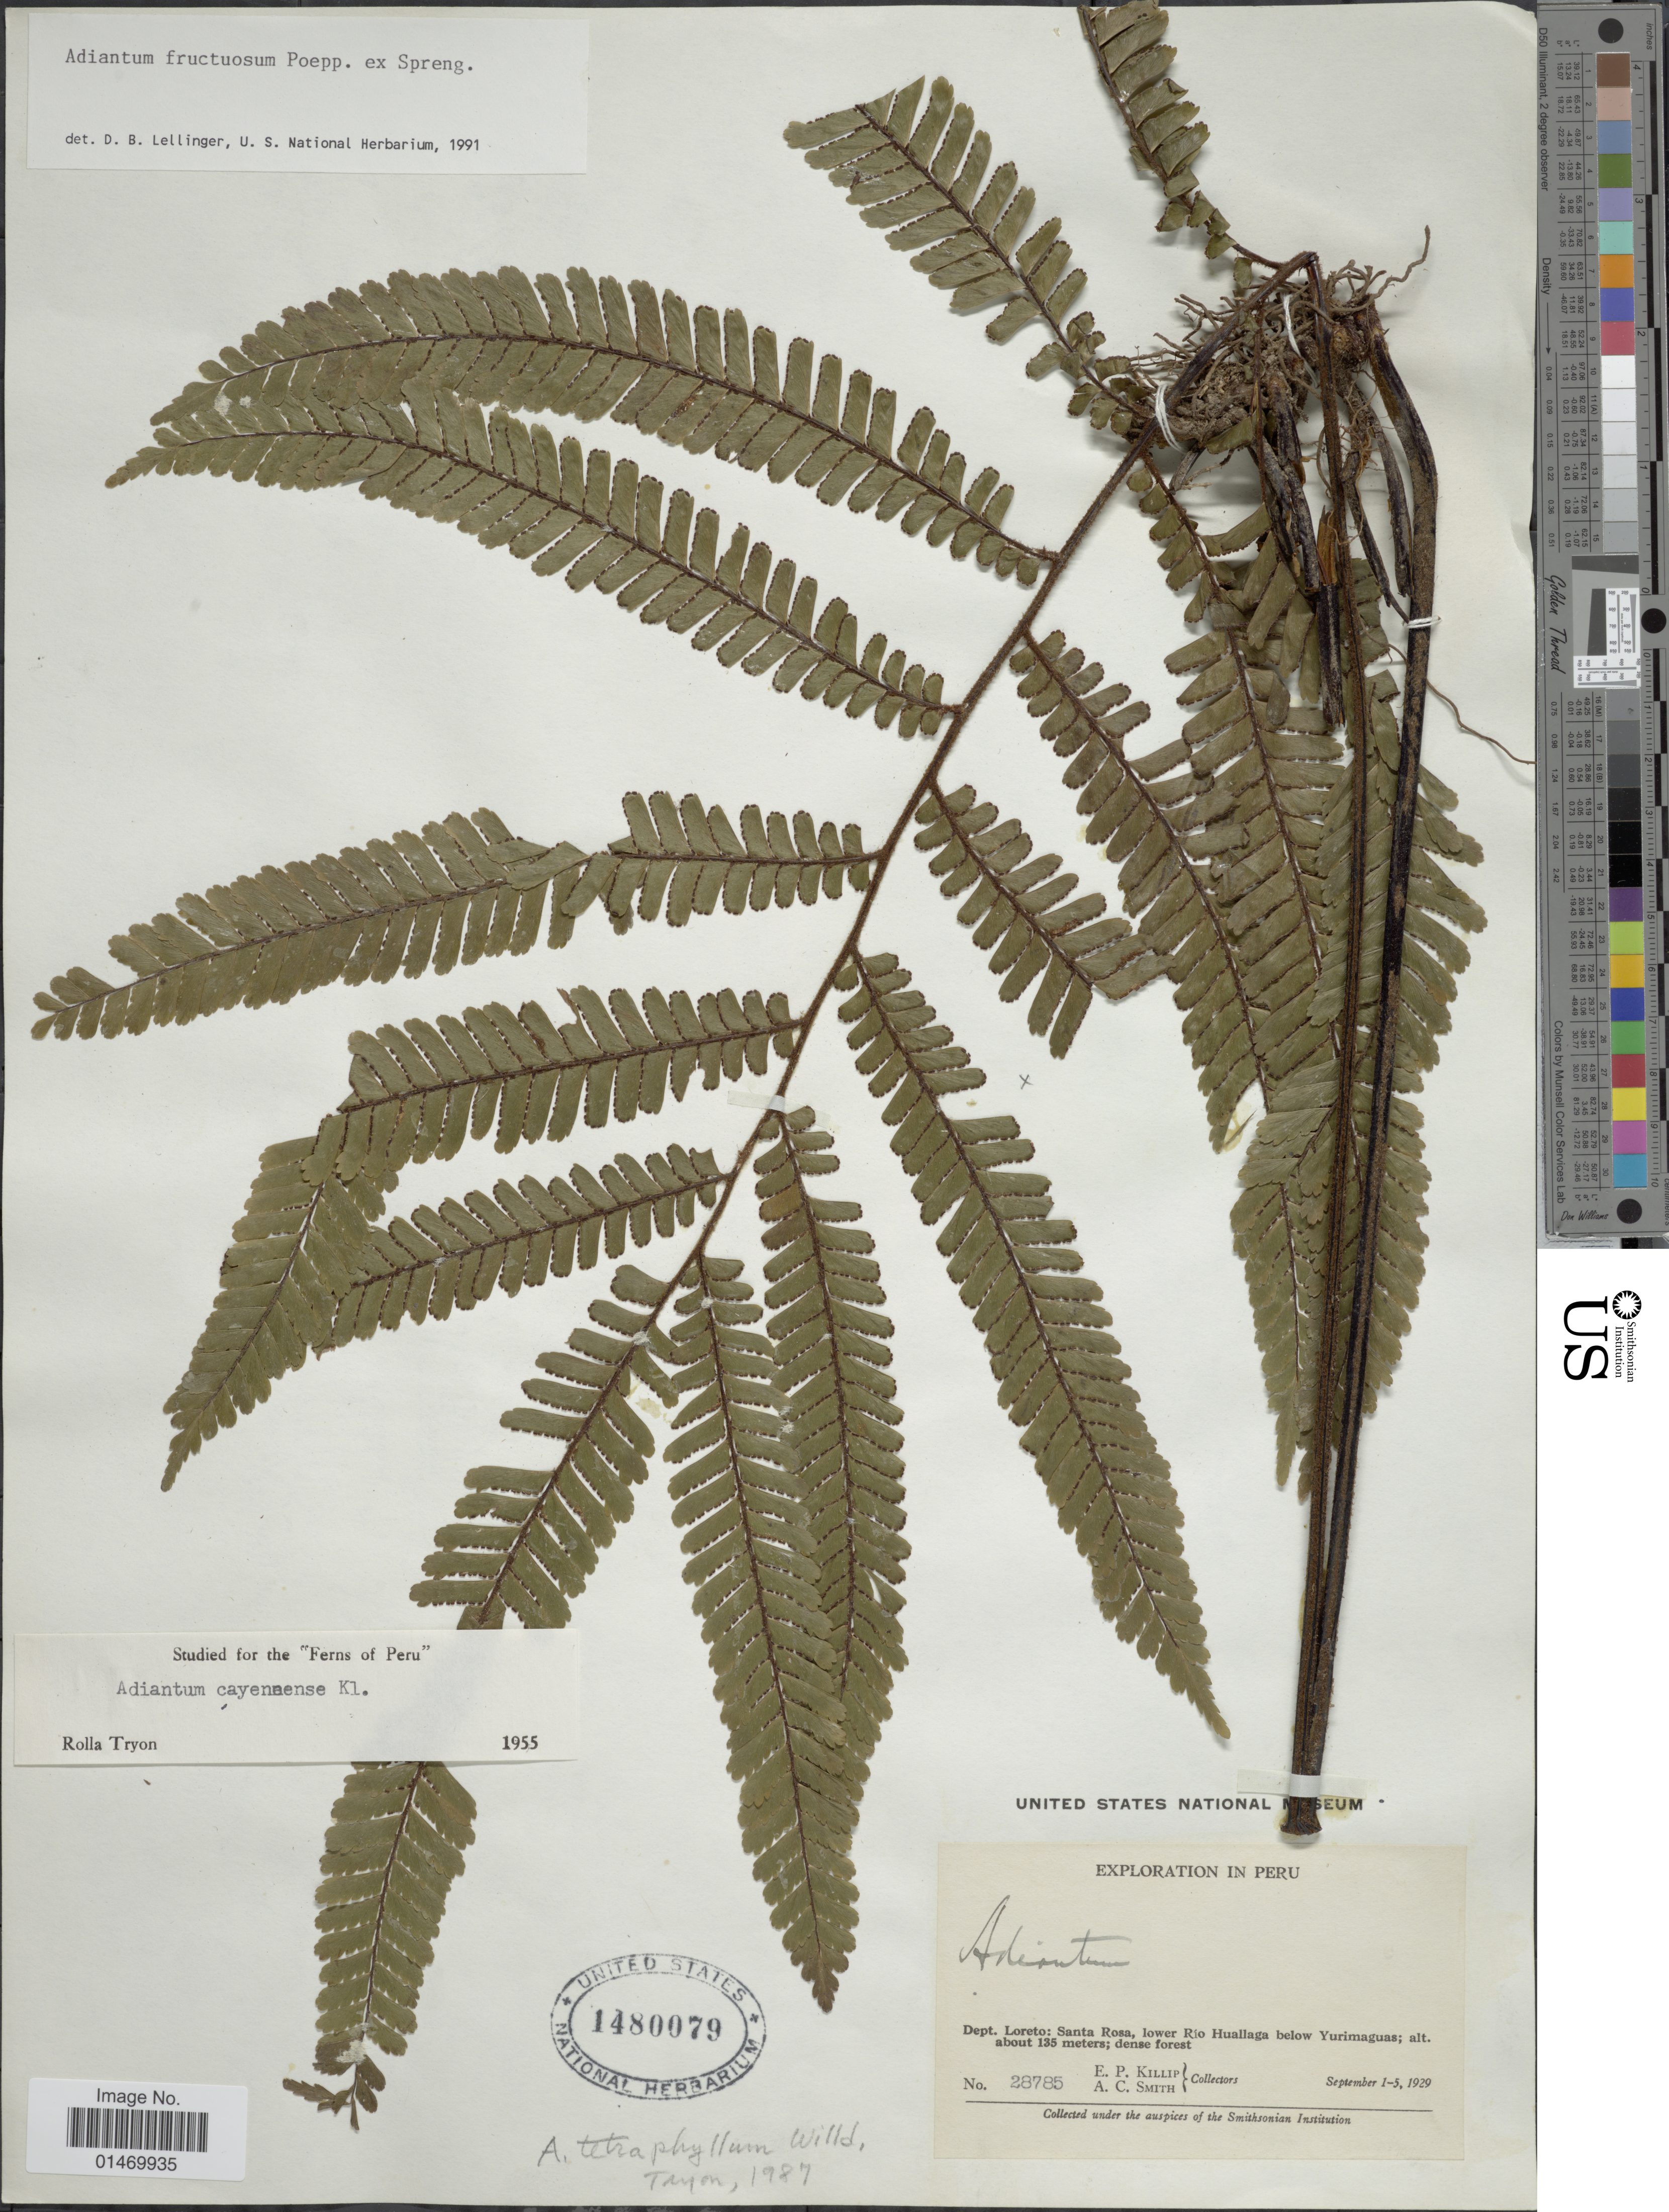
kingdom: Plantae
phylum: Tracheophyta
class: Polypodiopsida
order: Polypodiales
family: Pteridaceae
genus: Adiantum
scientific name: Adiantum cajennense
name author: Willd. ex Klotzsch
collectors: E. P. Killip & A. C. Smith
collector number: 28785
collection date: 1929-09-01/1929-09-05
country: Peru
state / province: Loreto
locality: Peru, Santa Roas, lower Rio Huallaga below Yurimaguas.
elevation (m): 135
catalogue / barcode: US 1480079